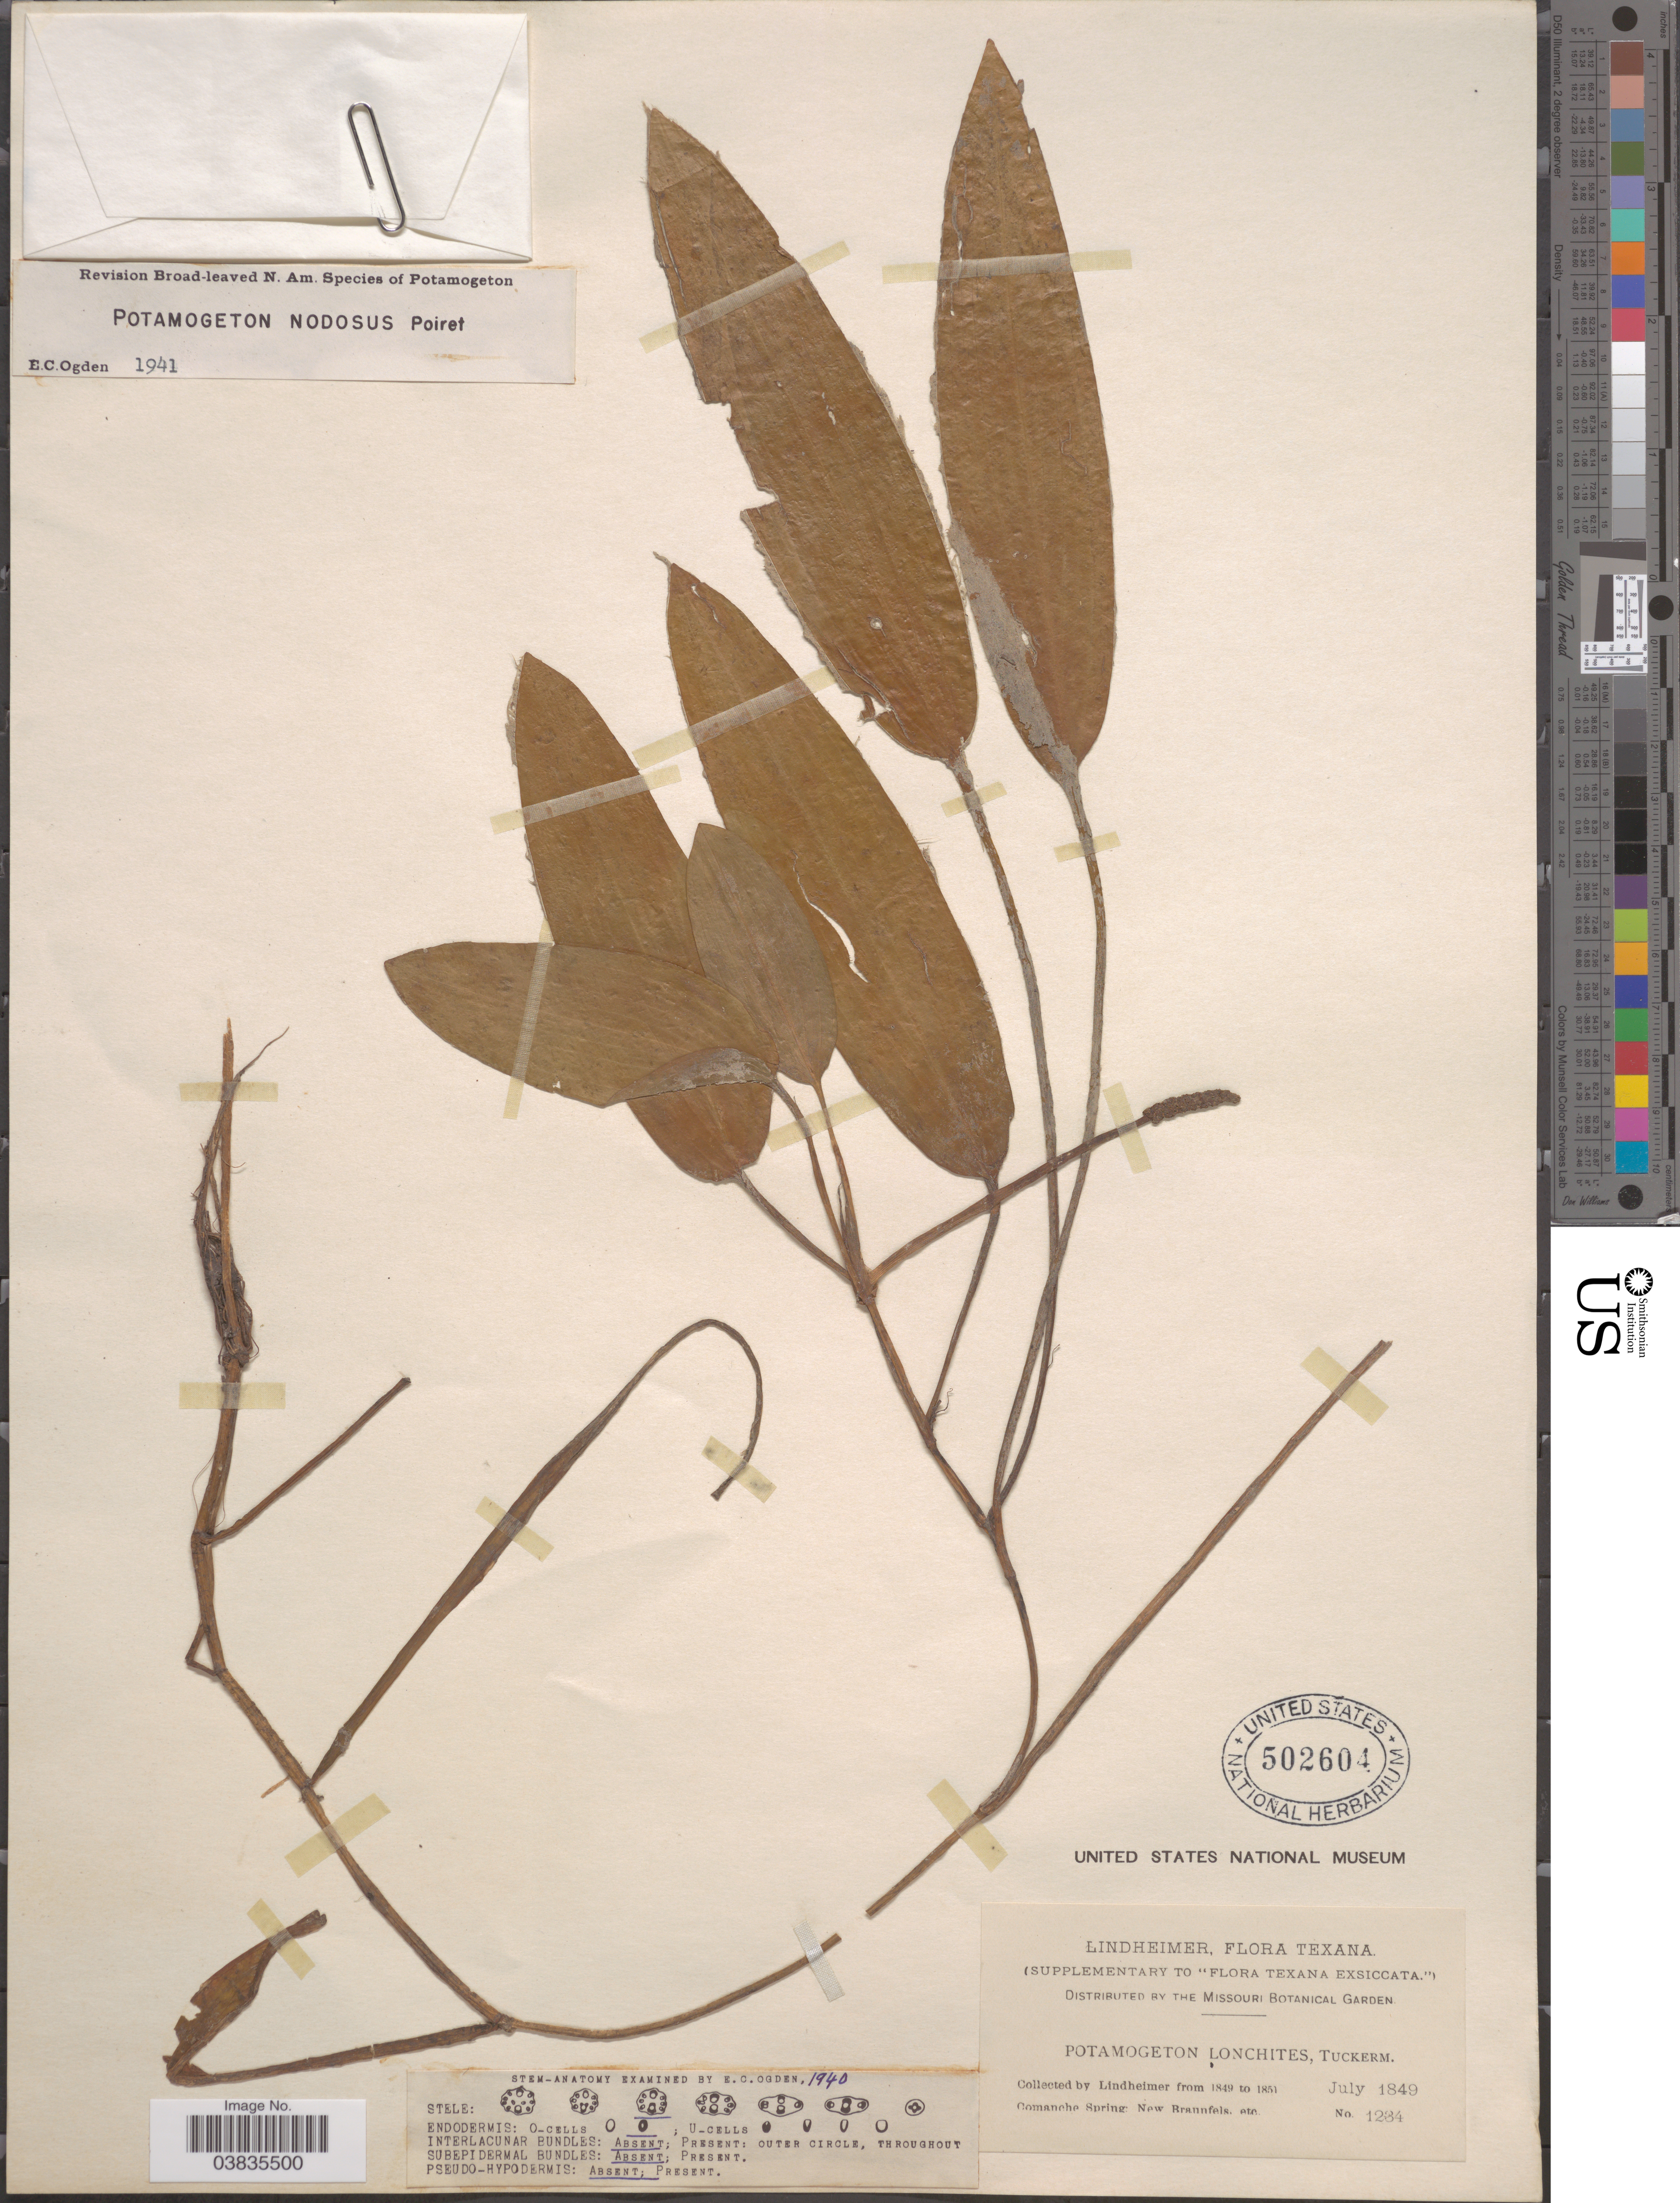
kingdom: Plantae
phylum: Tracheophyta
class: Liliopsida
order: Alismatales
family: Potamogetonaceae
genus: Potamogeton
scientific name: Potamogeton nodosus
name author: Poir.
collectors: -. Lindheimer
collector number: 1234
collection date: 1849-07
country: United States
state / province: Texas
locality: Comanche Spring: New Braunfels.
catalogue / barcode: US 502604